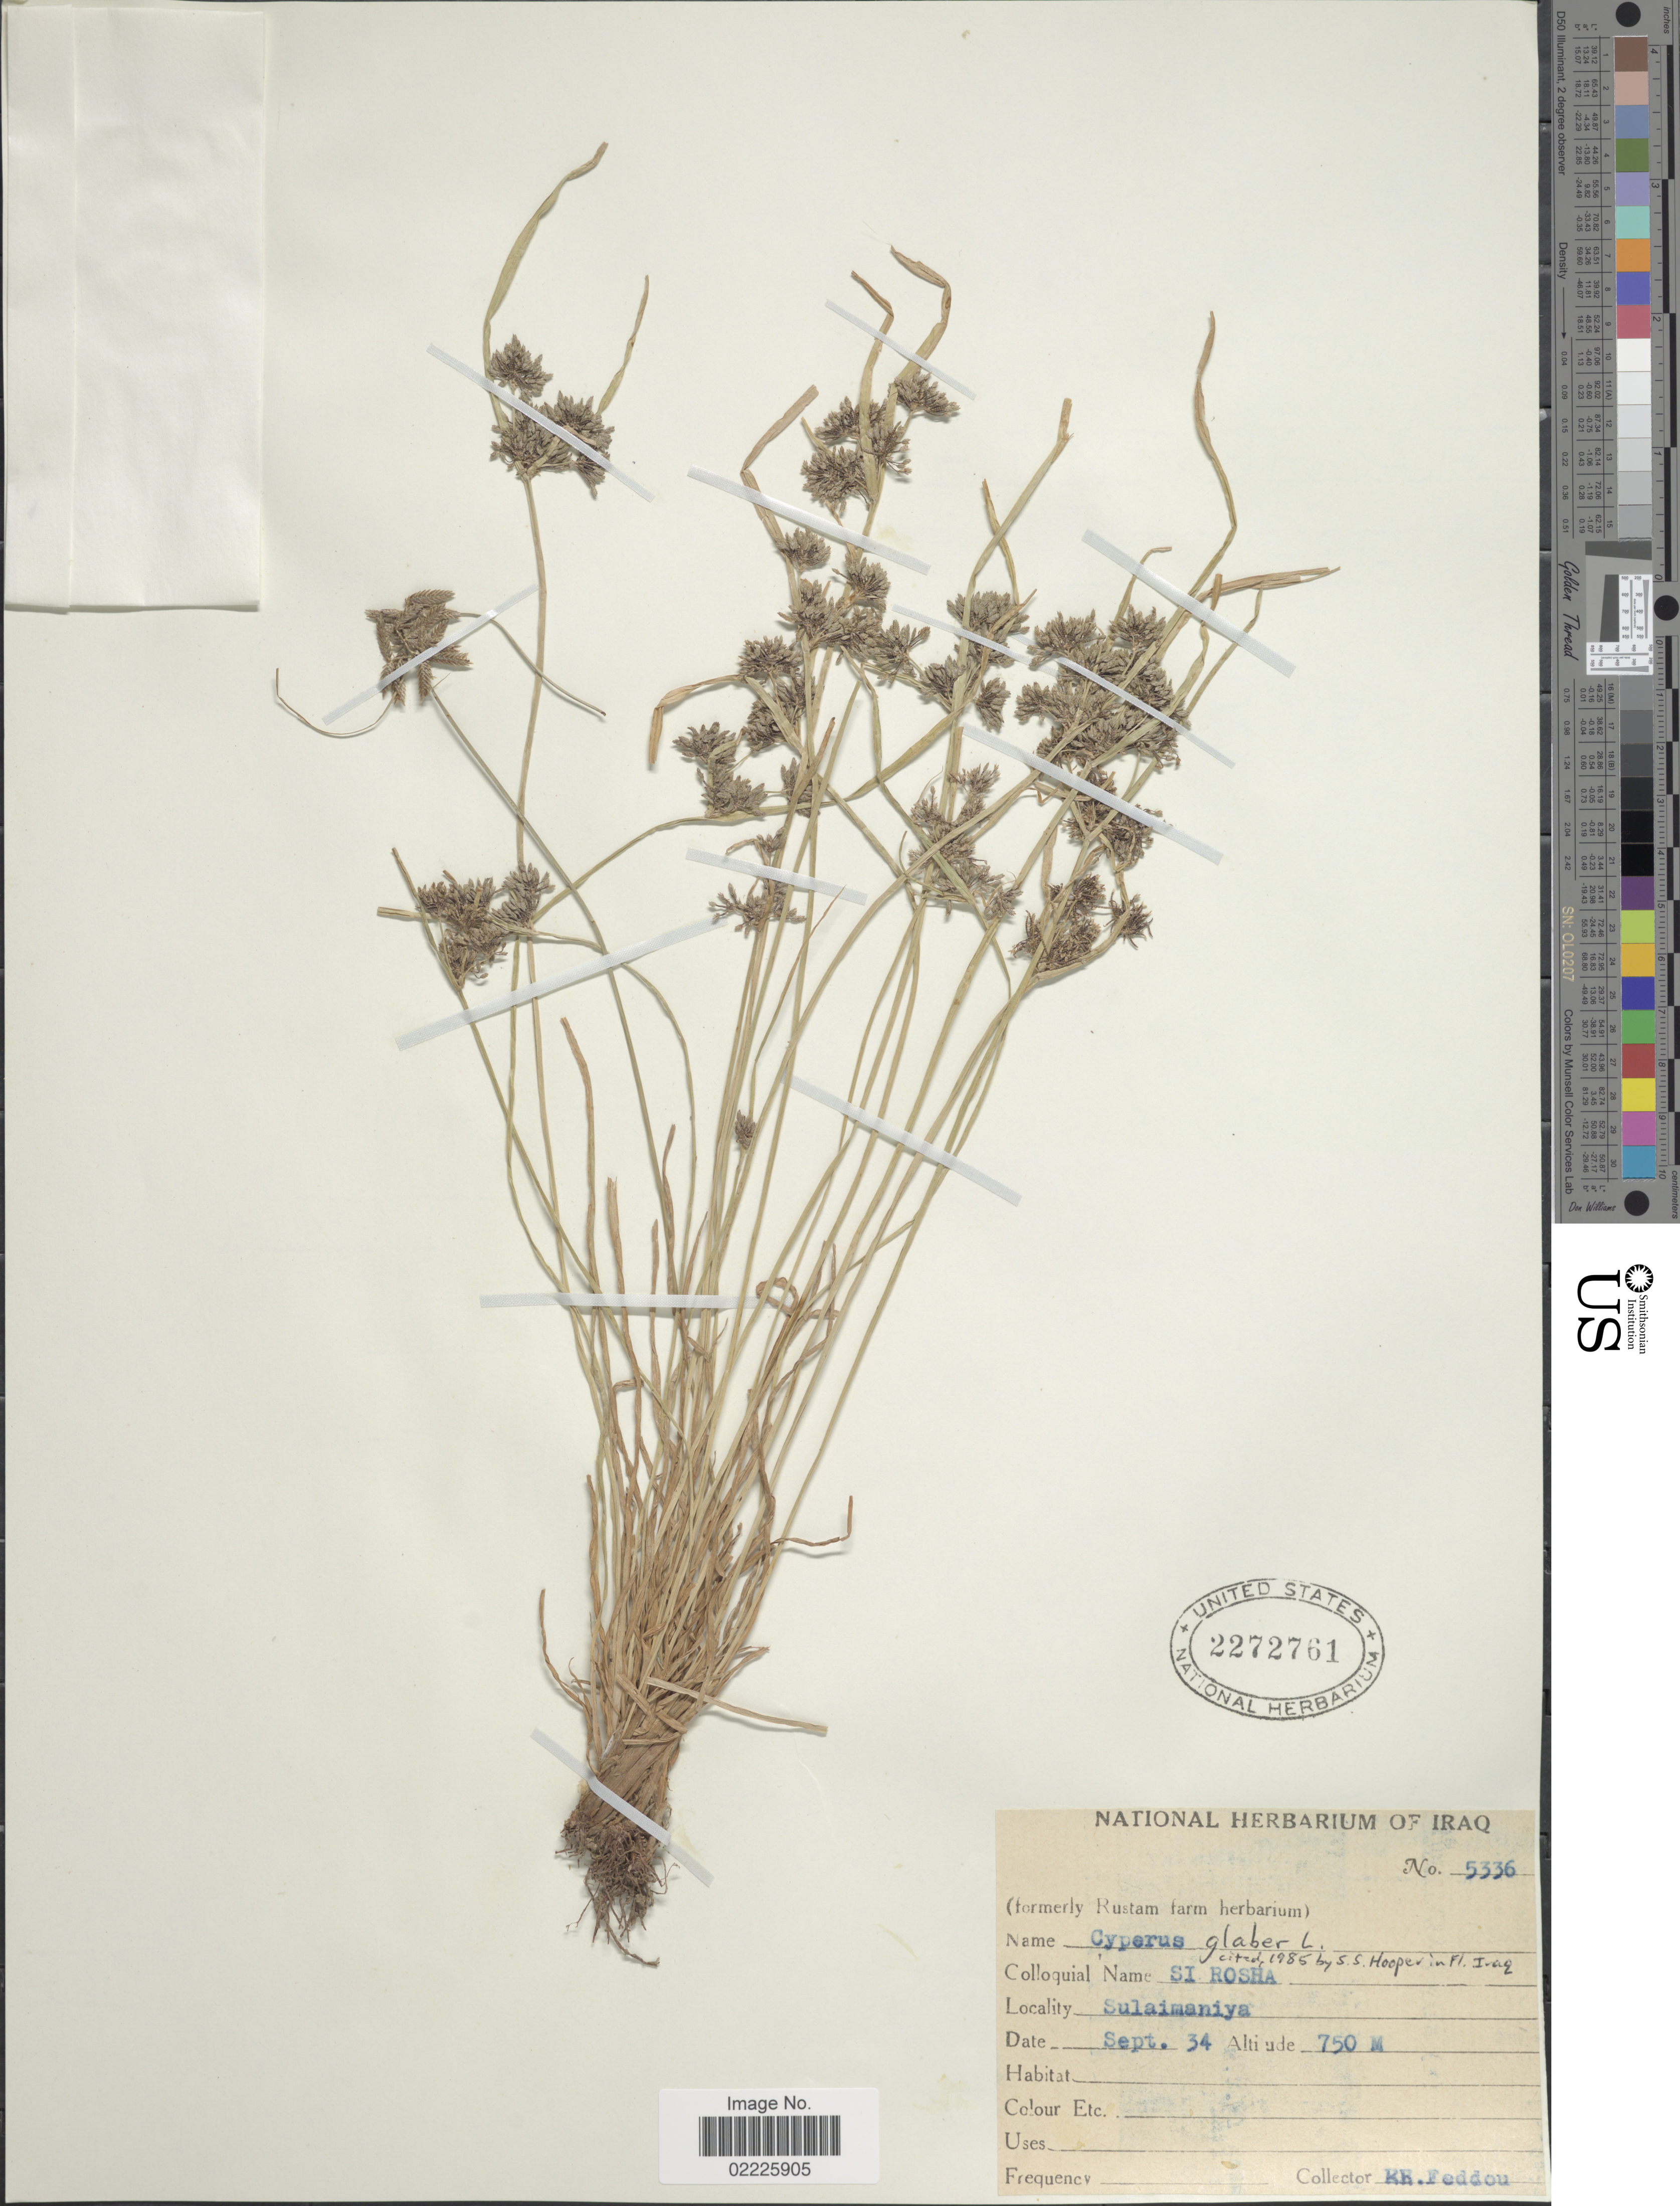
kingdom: Plantae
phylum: Tracheophyta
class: Liliopsida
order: Poales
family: Cyperaceae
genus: Cyperus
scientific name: Cyperus glaber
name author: L.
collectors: K. Feddou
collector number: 5336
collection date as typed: Transcribed d/m/y: /9/34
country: Iraq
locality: Sulaimaniya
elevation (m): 750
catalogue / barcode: US 2272761